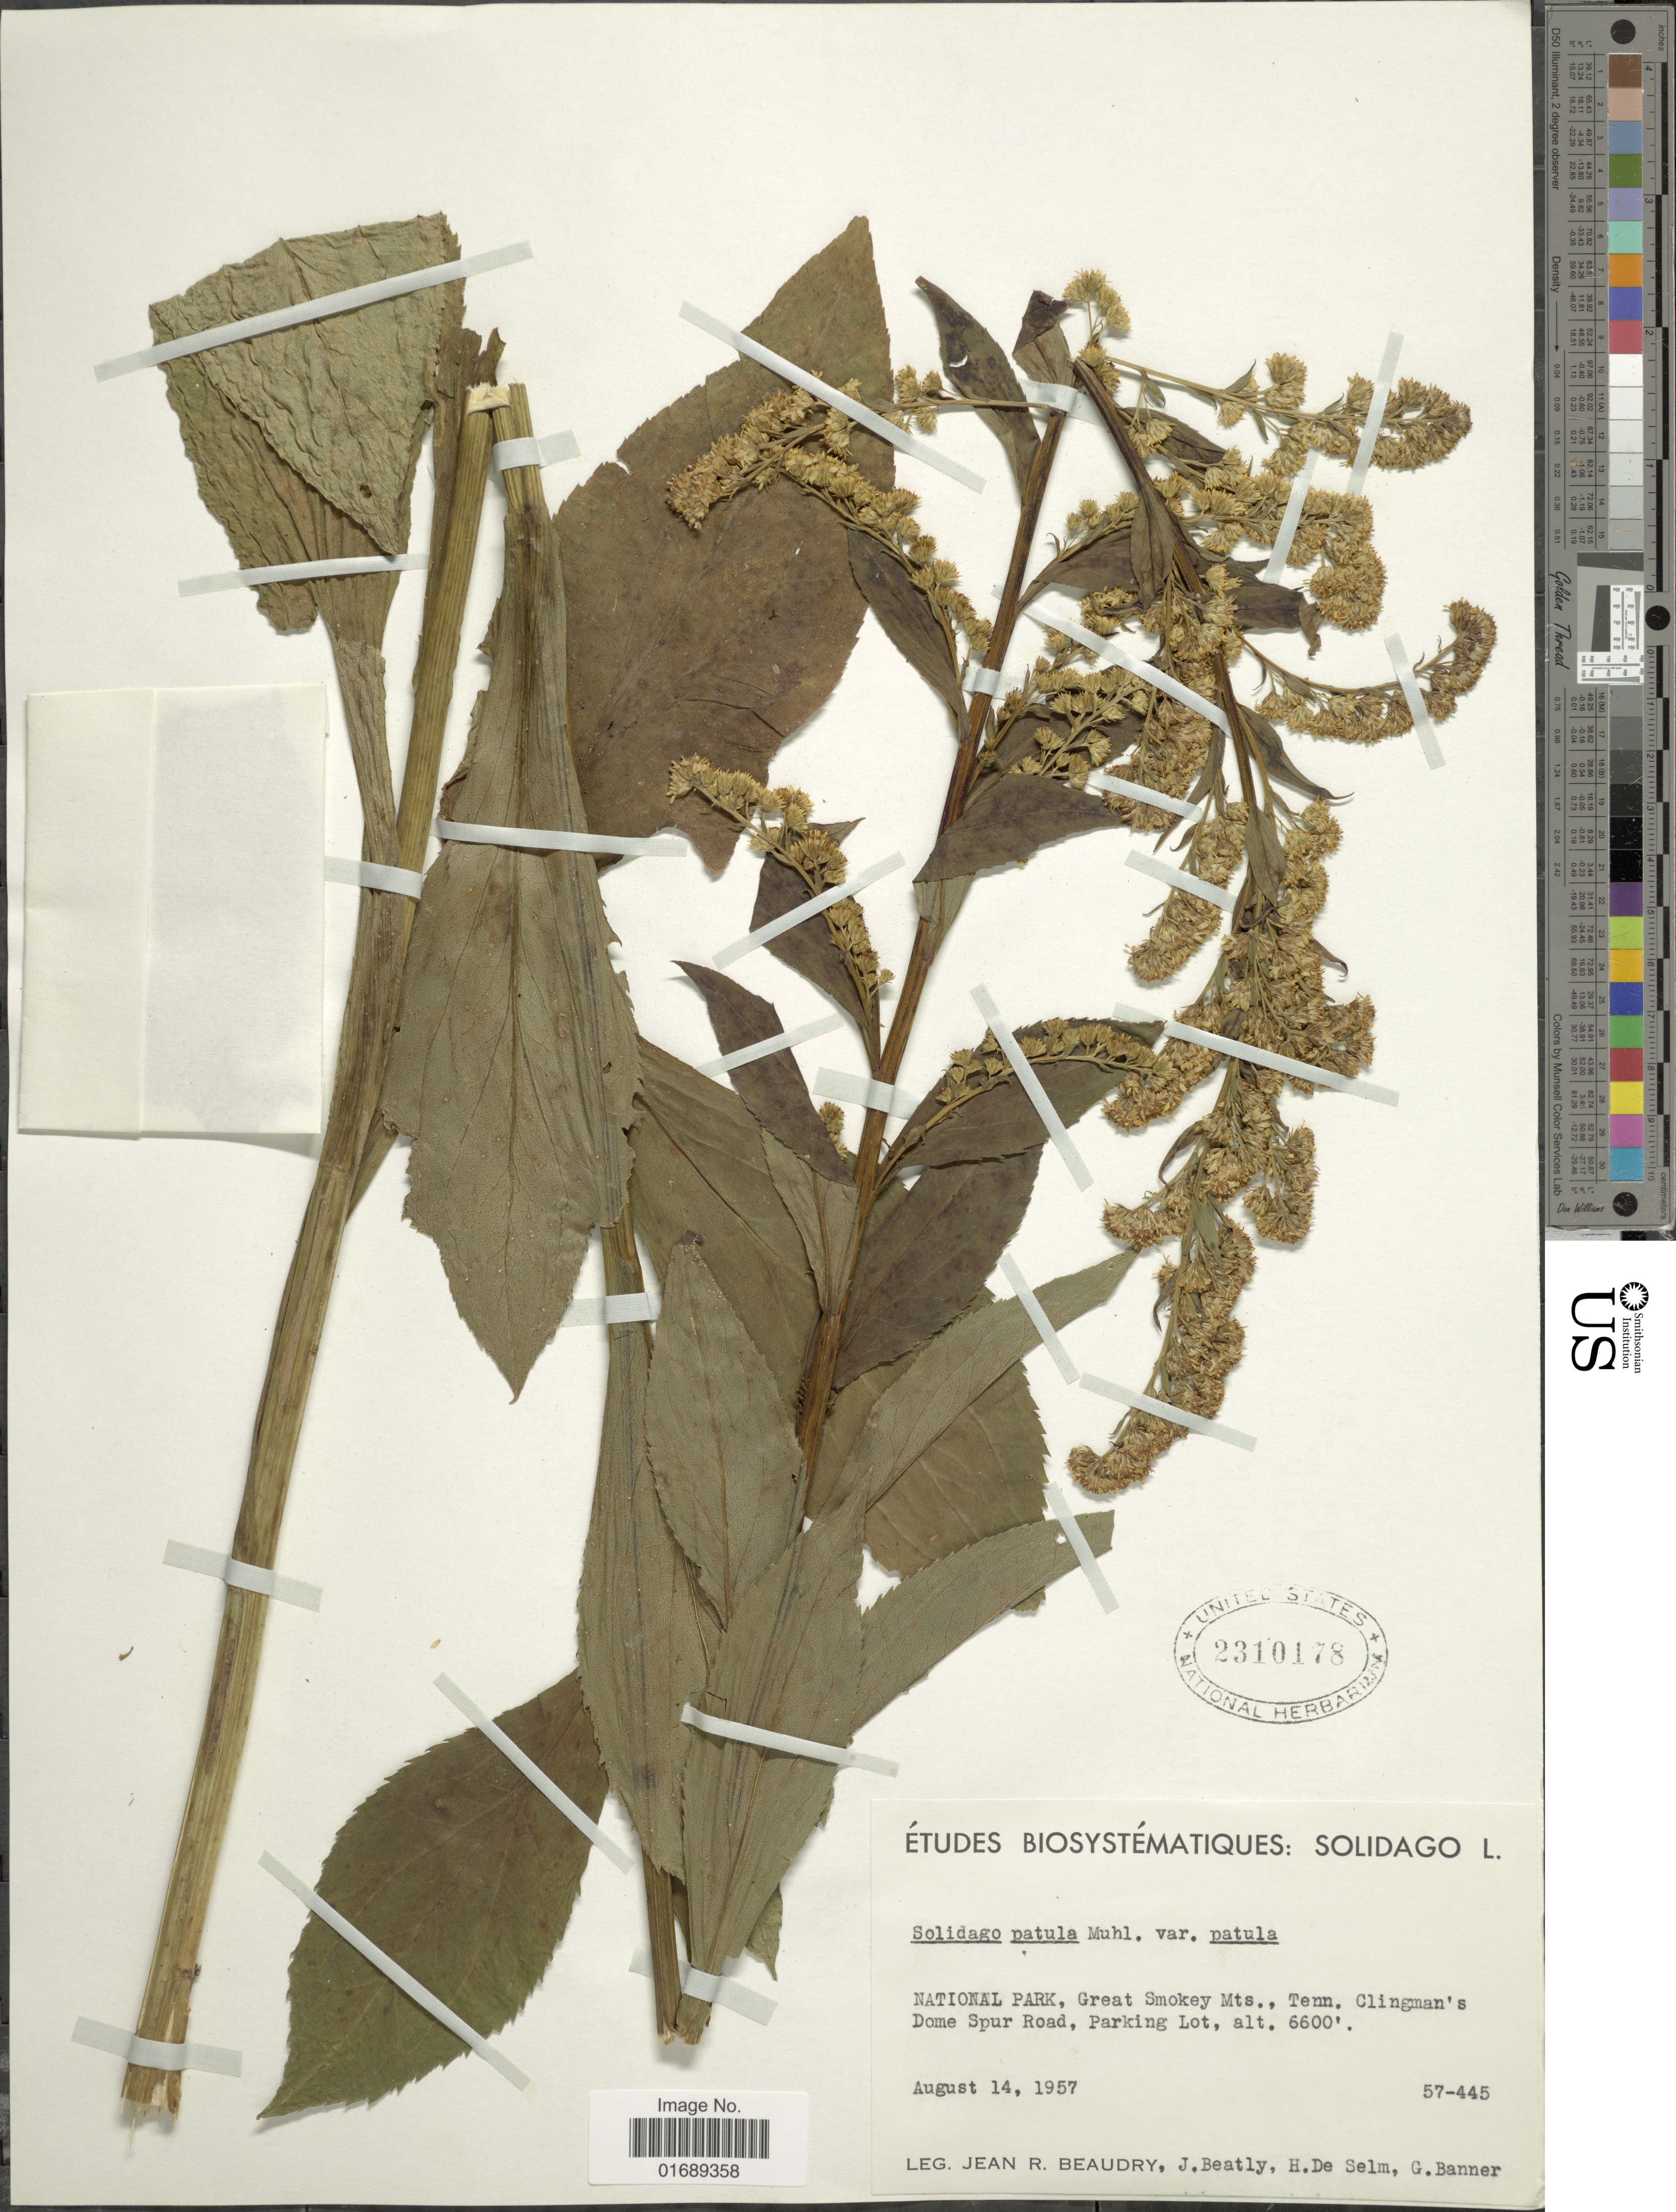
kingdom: Plantae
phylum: Tracheophyta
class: Magnoliopsida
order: Asterales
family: Asteraceae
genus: Solidago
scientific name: Solidago patula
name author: Muhl. ex Willd.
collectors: J. Beaudry, J. Beatly, H. De Selm & G. Banner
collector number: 57-445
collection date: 1957-08-14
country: United States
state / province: Tennessee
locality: National Park, Great Smokey Mts., Tenn. Clingman's Dome Spur Road, Parking Lot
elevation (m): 2012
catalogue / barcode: US 2310178